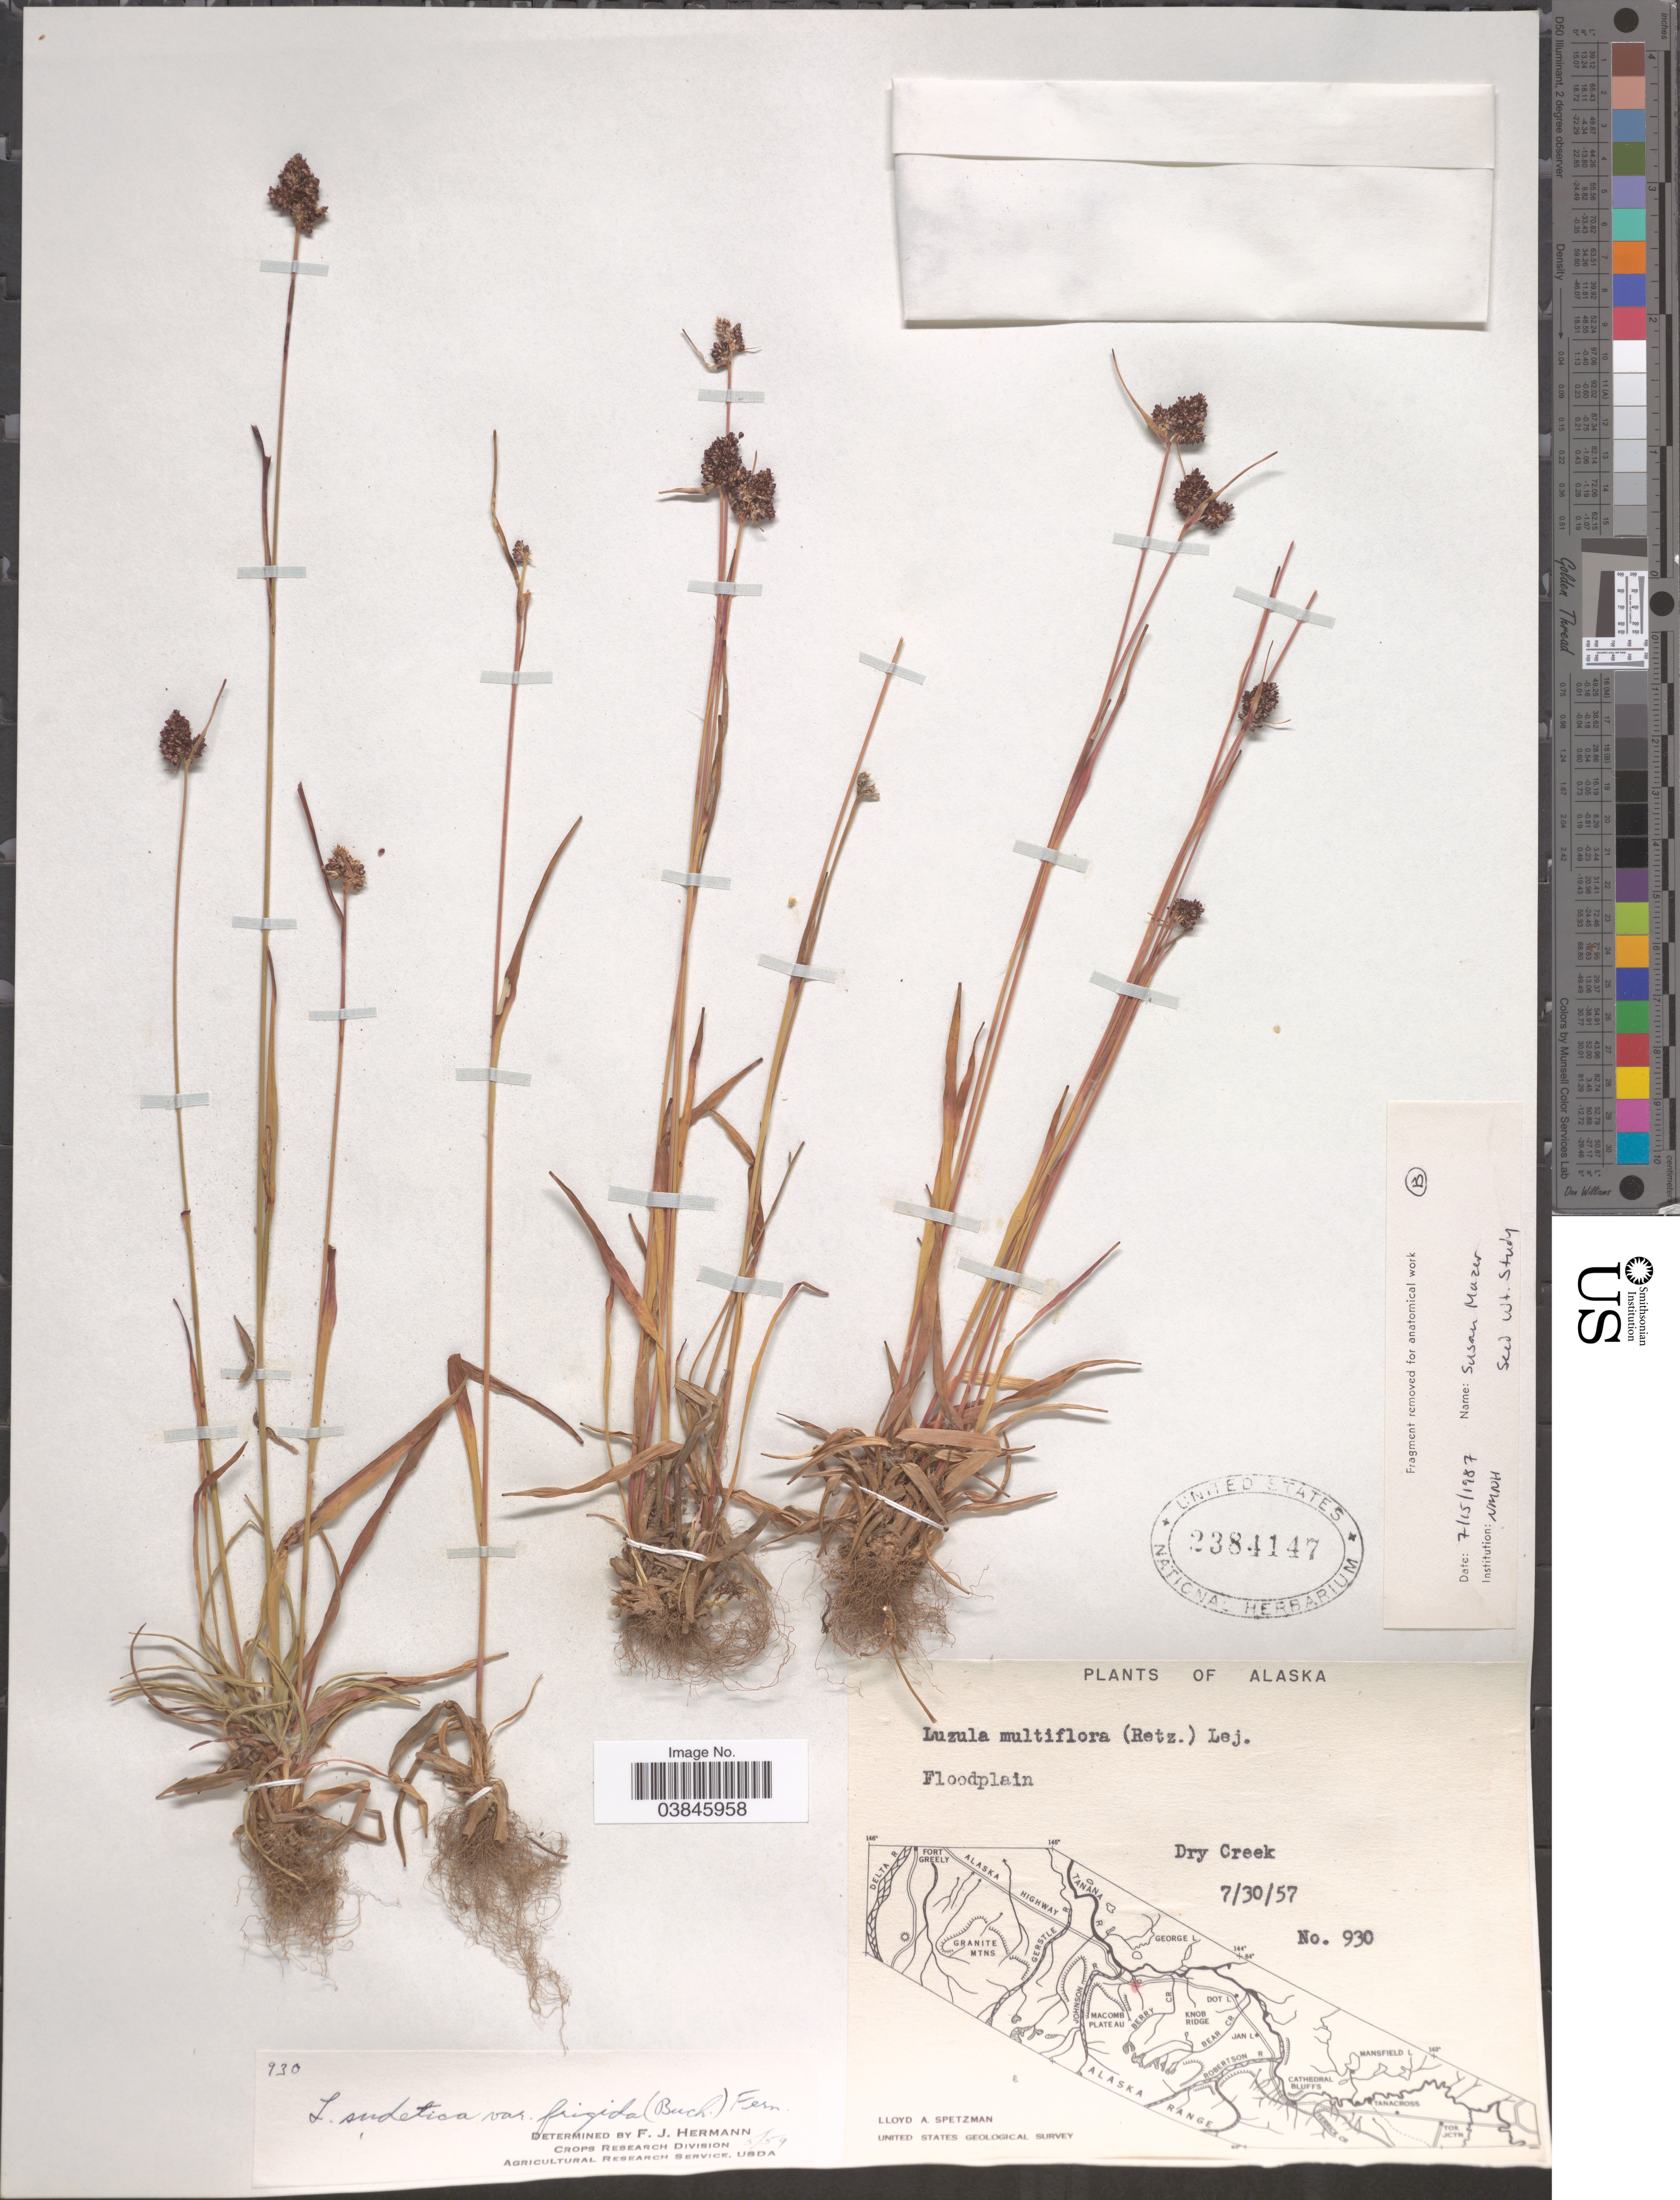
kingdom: Plantae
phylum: Tracheophyta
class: Liliopsida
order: Poales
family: Juncaceae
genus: Luzula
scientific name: Luzula multiflora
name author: (Ehrh.) Lej.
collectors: L. Spetzman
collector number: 930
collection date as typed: Transcribed d/m/y: 30/7/57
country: United States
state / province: Alaska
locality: Floodplain. Dry Creek.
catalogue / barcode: US 2384147